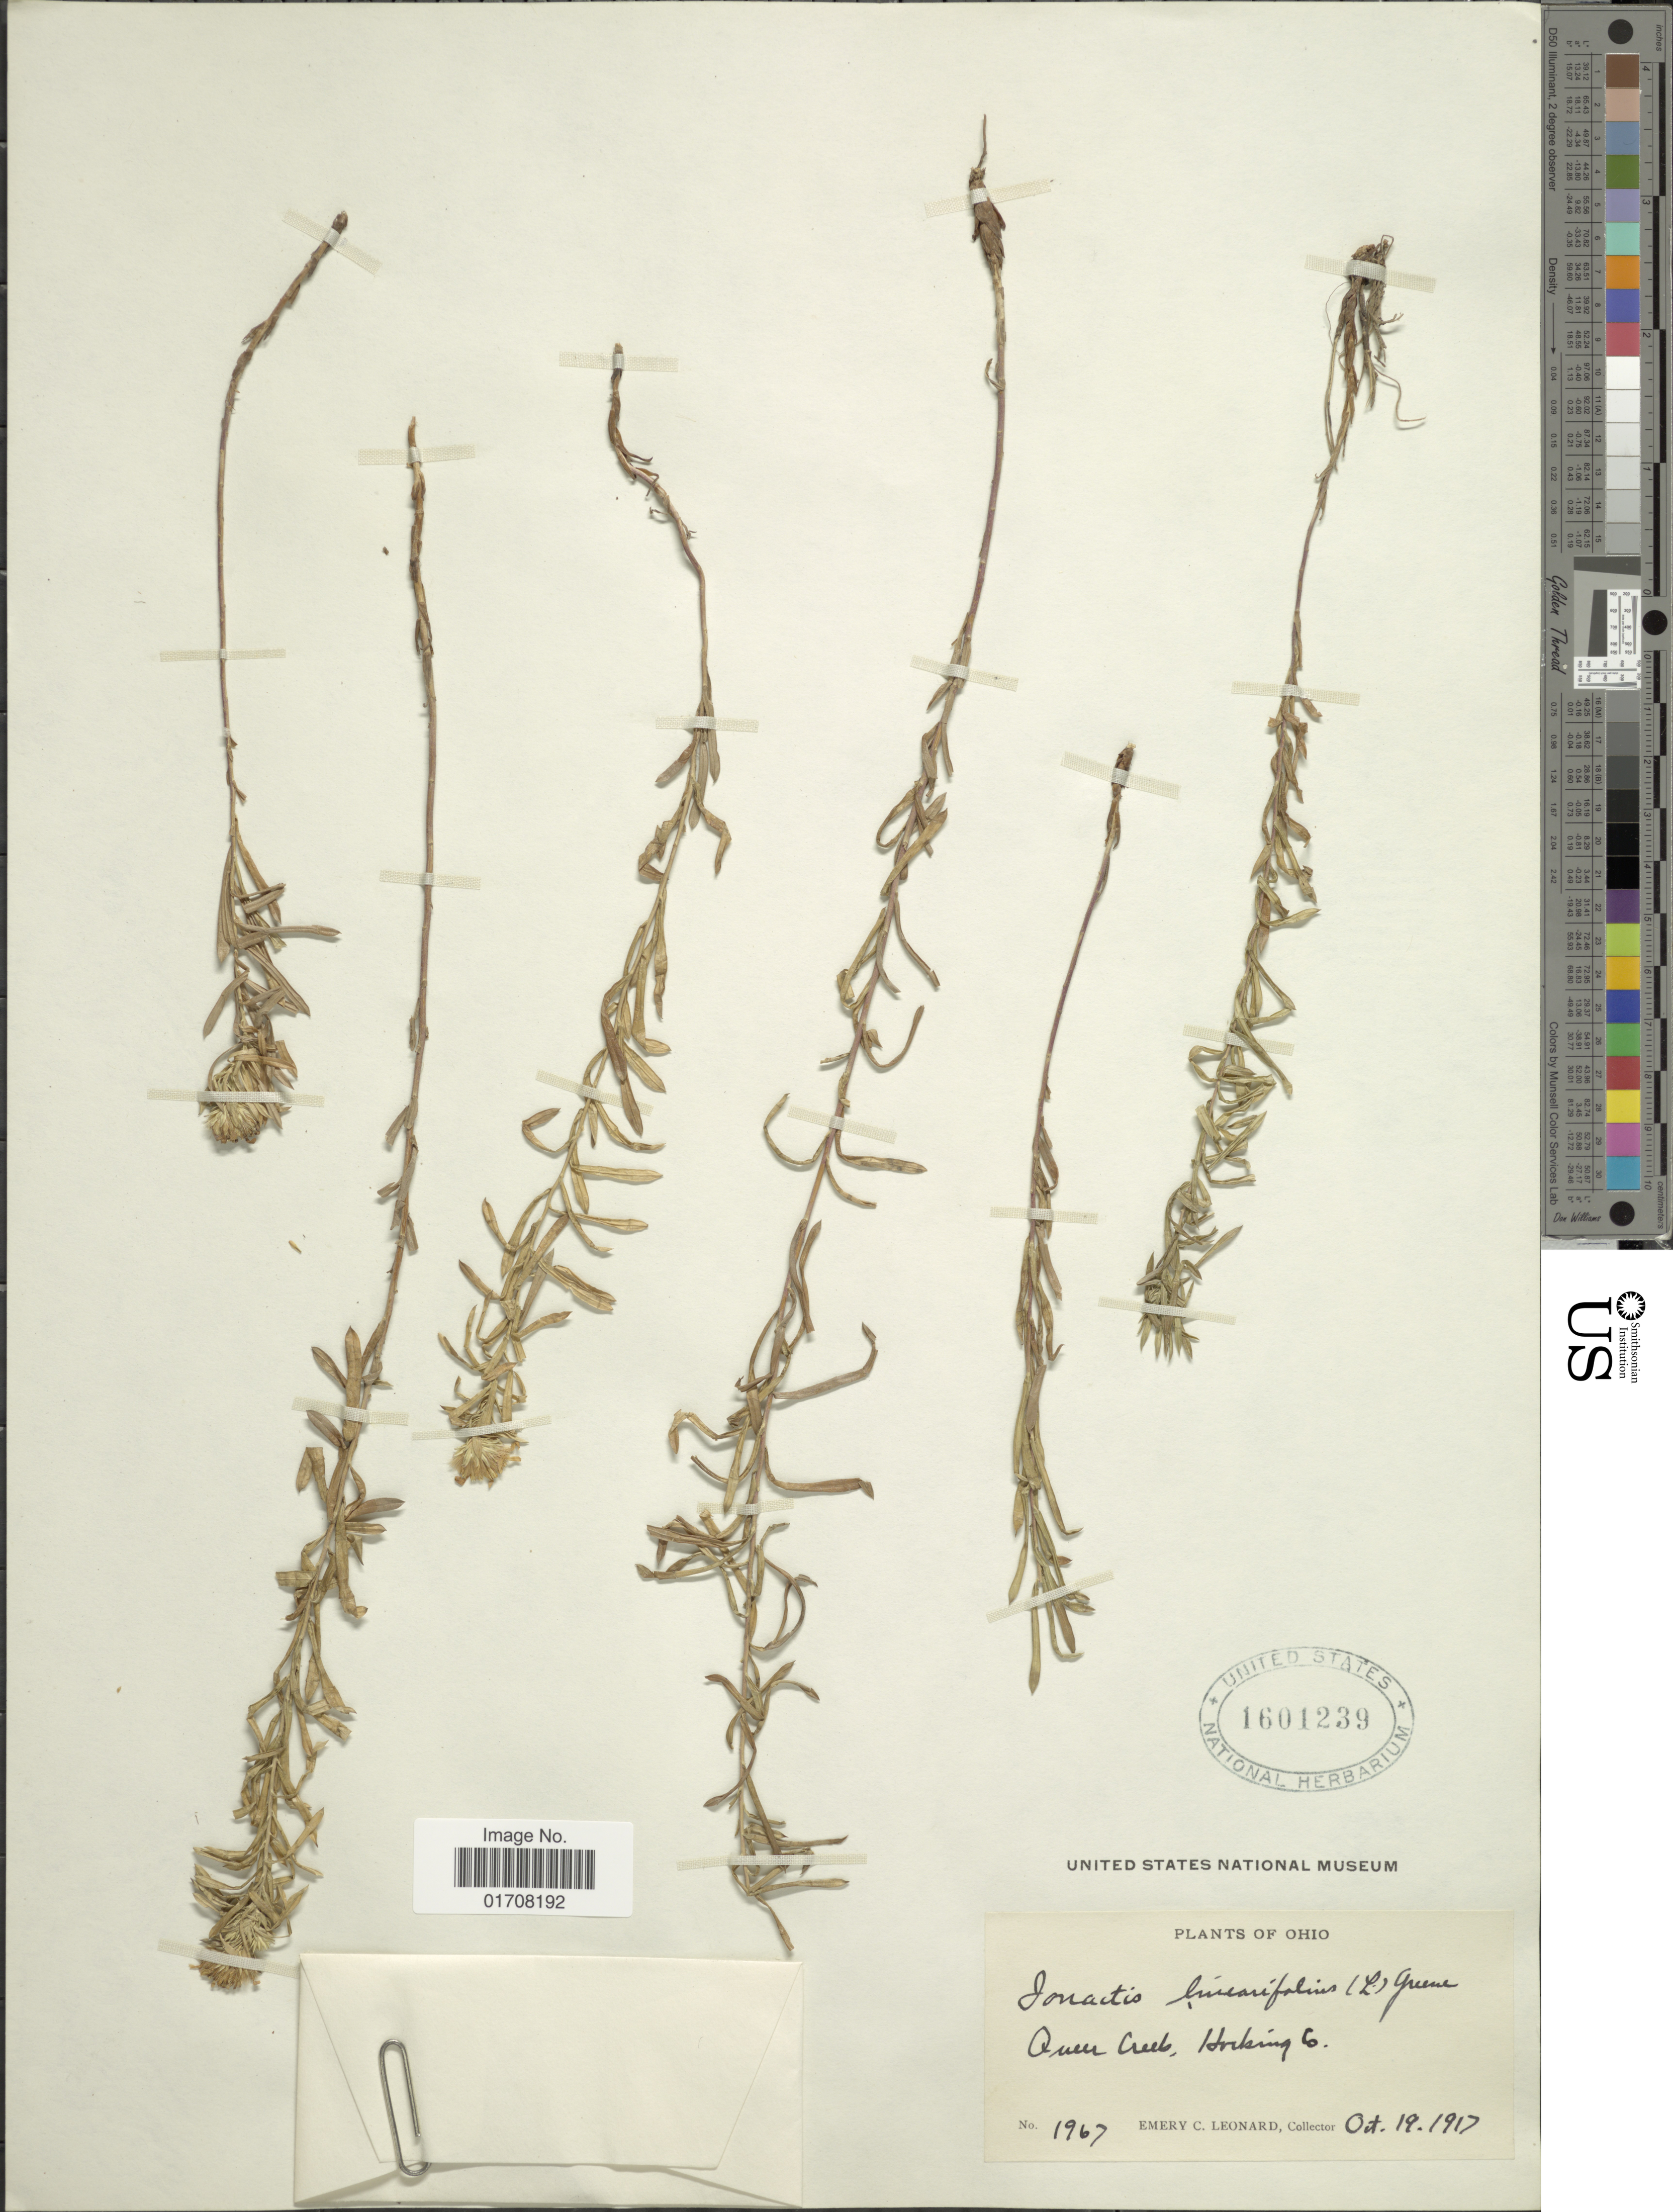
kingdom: Plantae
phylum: Tracheophyta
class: Magnoliopsida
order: Asterales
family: Asteraceae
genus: Ionactis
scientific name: Ionactis linariifolia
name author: (L.) Greene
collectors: E. C. Leonard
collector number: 1967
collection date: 1917-10-19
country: United States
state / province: Ohio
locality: Queer Creek, Horbing Co.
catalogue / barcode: US 1601239